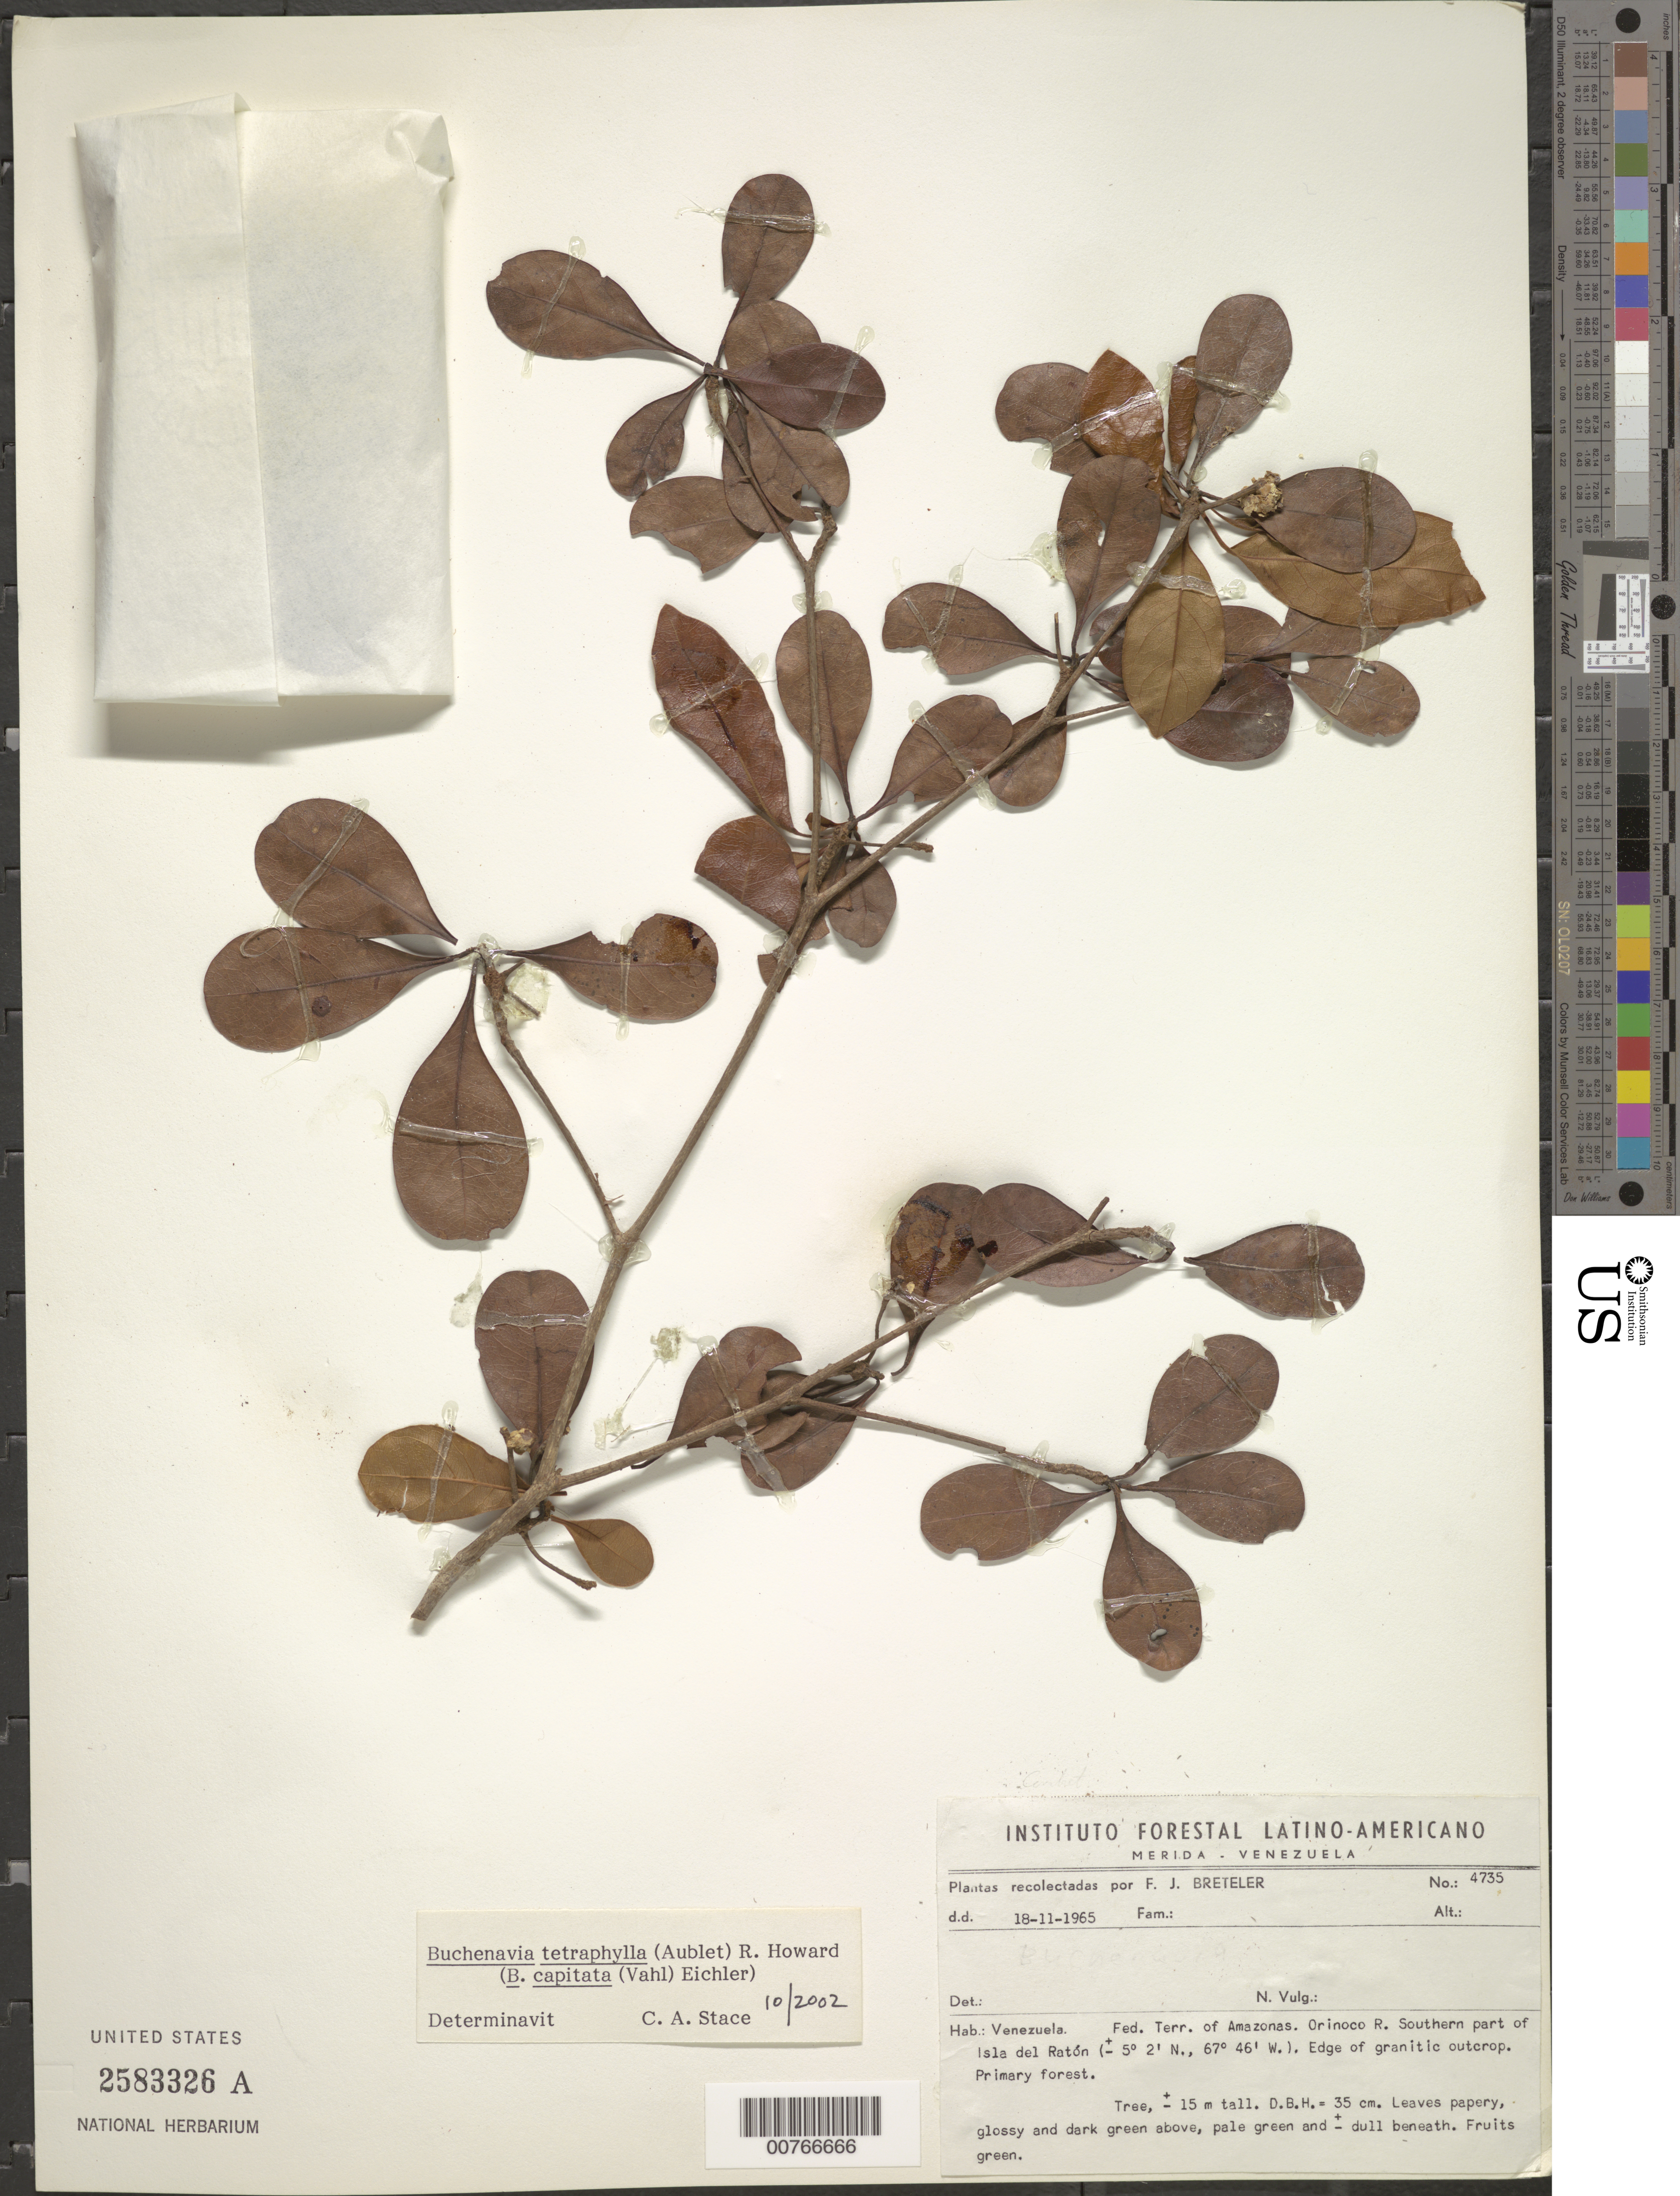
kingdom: Plantae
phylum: Tracheophyta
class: Magnoliopsida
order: Myrtales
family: Combretaceae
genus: Terminalia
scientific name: Terminalia tetraphylla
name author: (Aubl.) Gere & Boatwr.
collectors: F. J. Breteler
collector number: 4735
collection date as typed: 18-Nov-65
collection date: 1965-11-18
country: Venezuela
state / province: Amazonas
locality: Orinoco R., southern part of Isla del Ratón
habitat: Edge of granitic outcrop; primary forest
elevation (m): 90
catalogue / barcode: US 2583326A